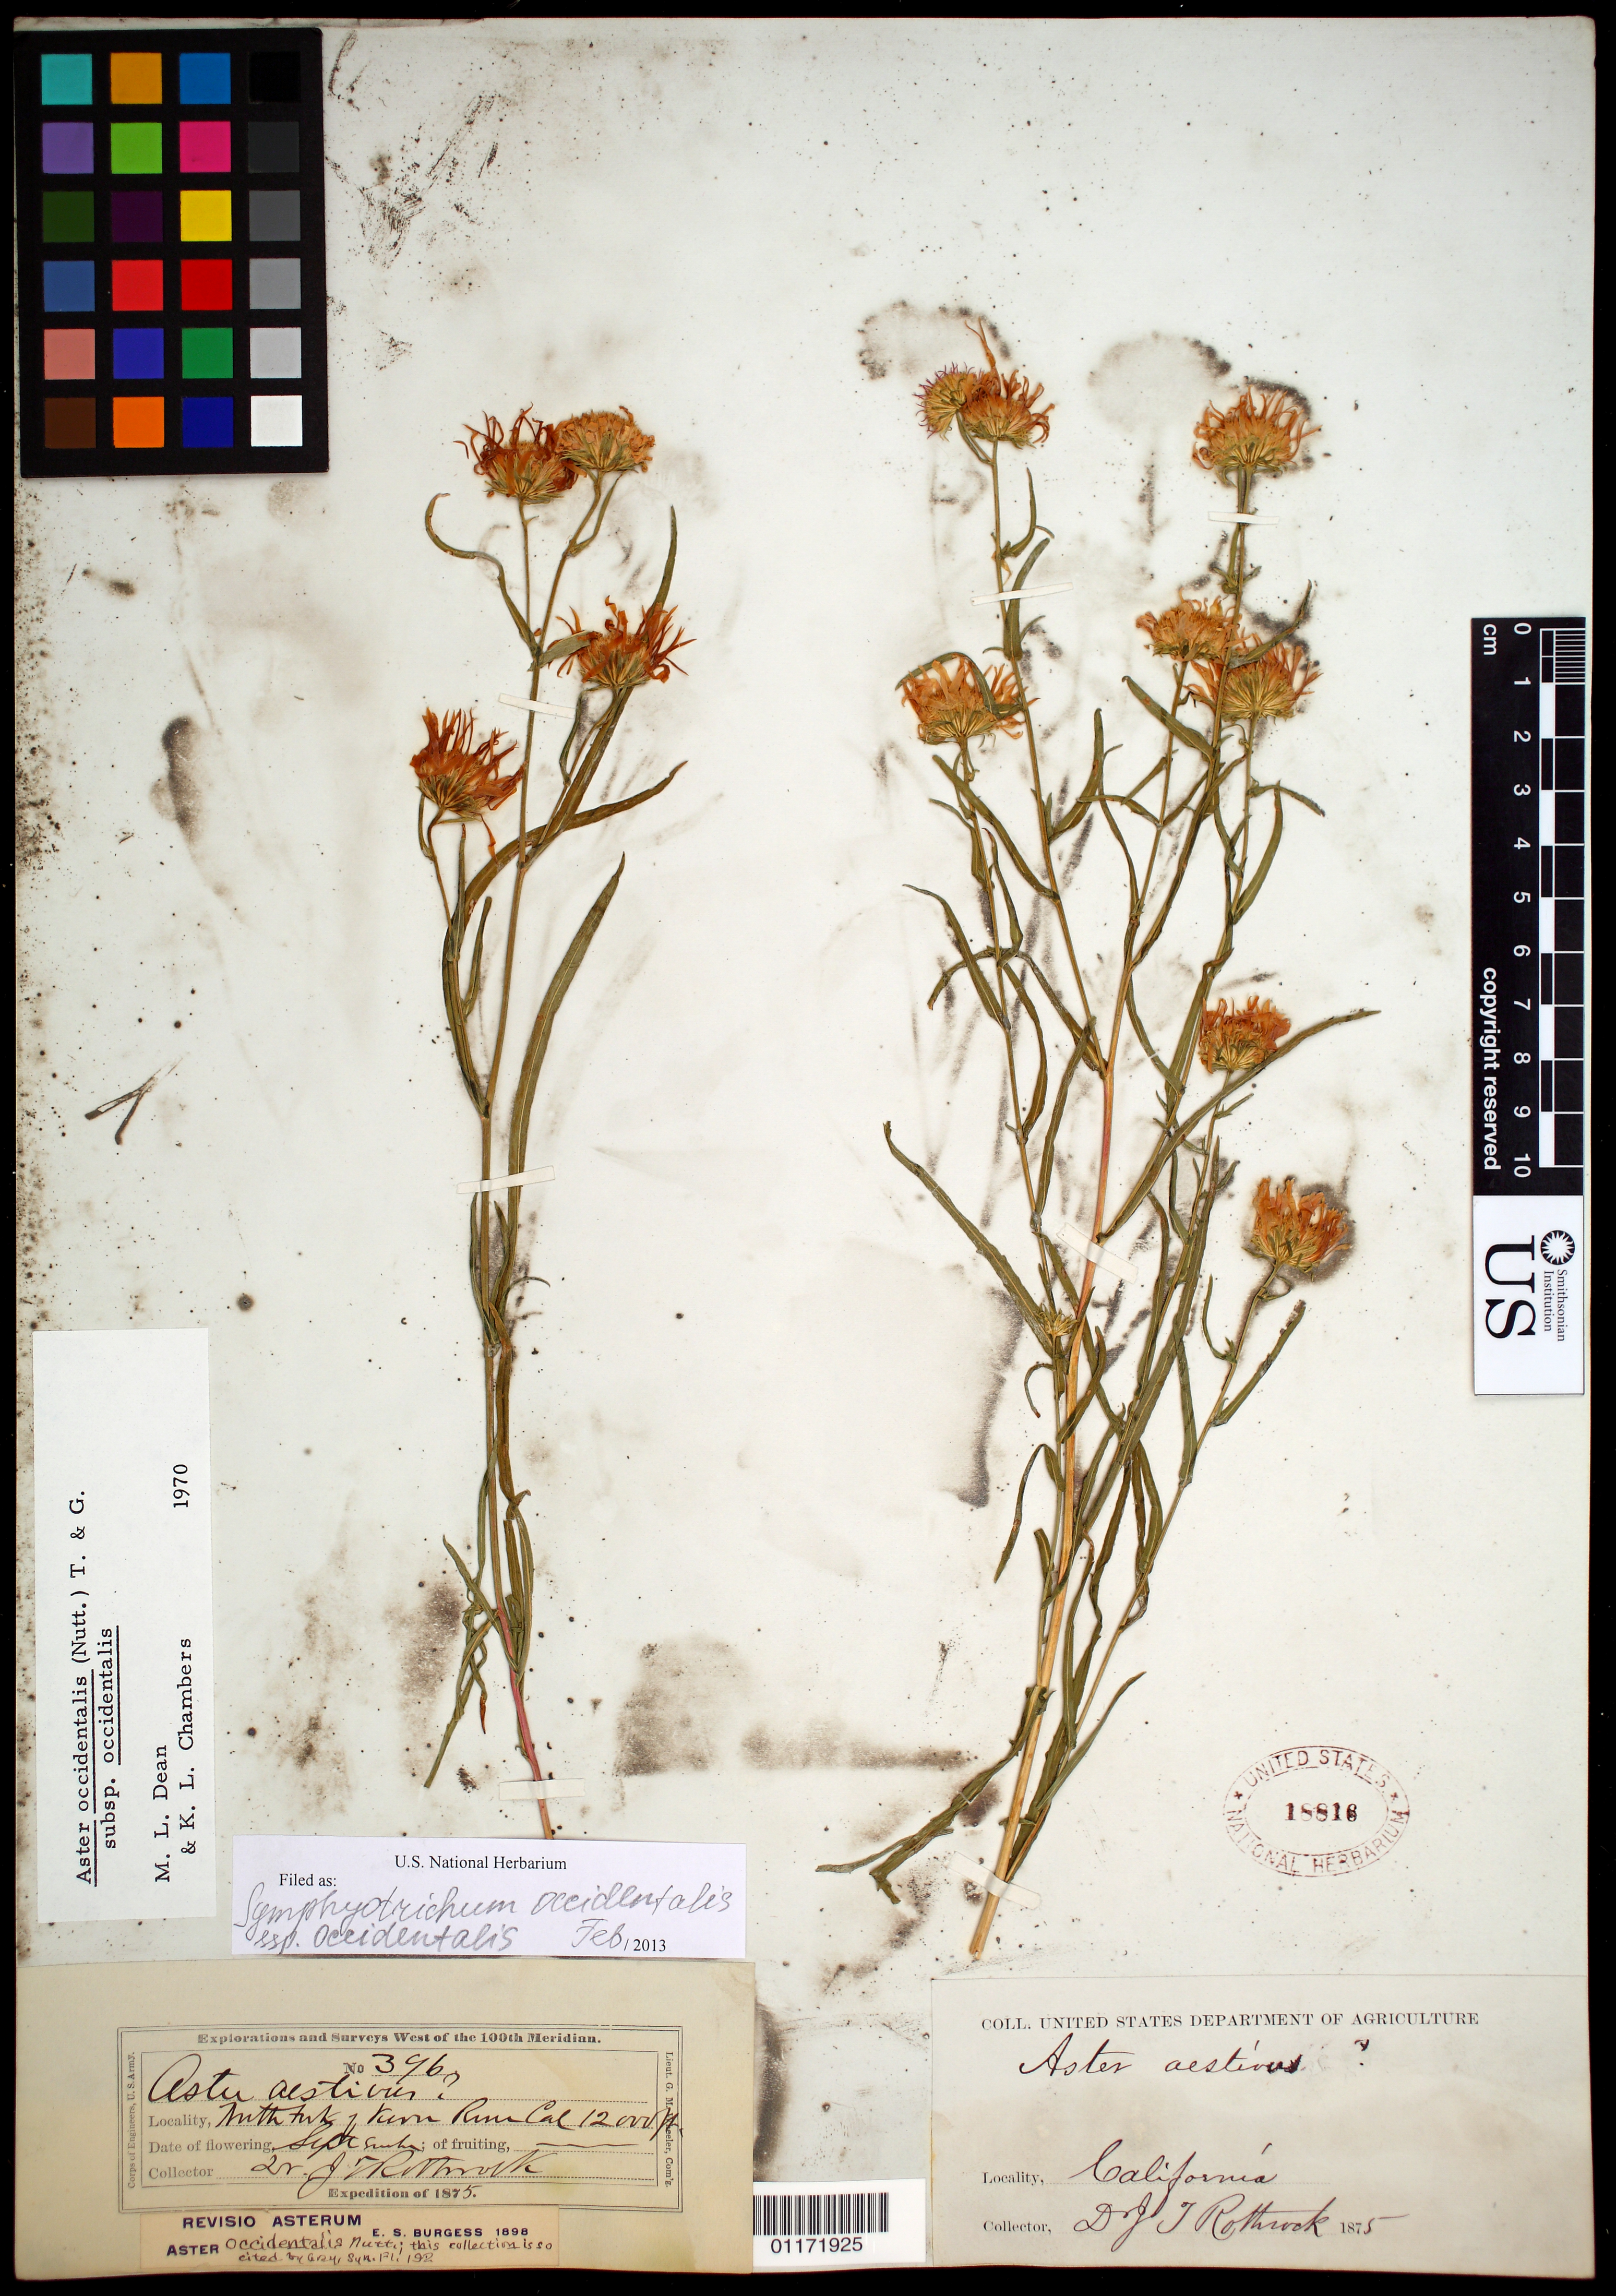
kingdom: Plantae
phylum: Tracheophyta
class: Magnoliopsida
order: Asterales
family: Asteraceae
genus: Symphyotrichum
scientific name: Symphyotrichum spathulatum var. spathulatum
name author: (Lindl.) G.L. Nesom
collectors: J. T. Rothrock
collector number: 396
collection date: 1875-09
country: United States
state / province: California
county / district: Kern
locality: North fork of Kern River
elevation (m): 3658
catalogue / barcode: US 18816